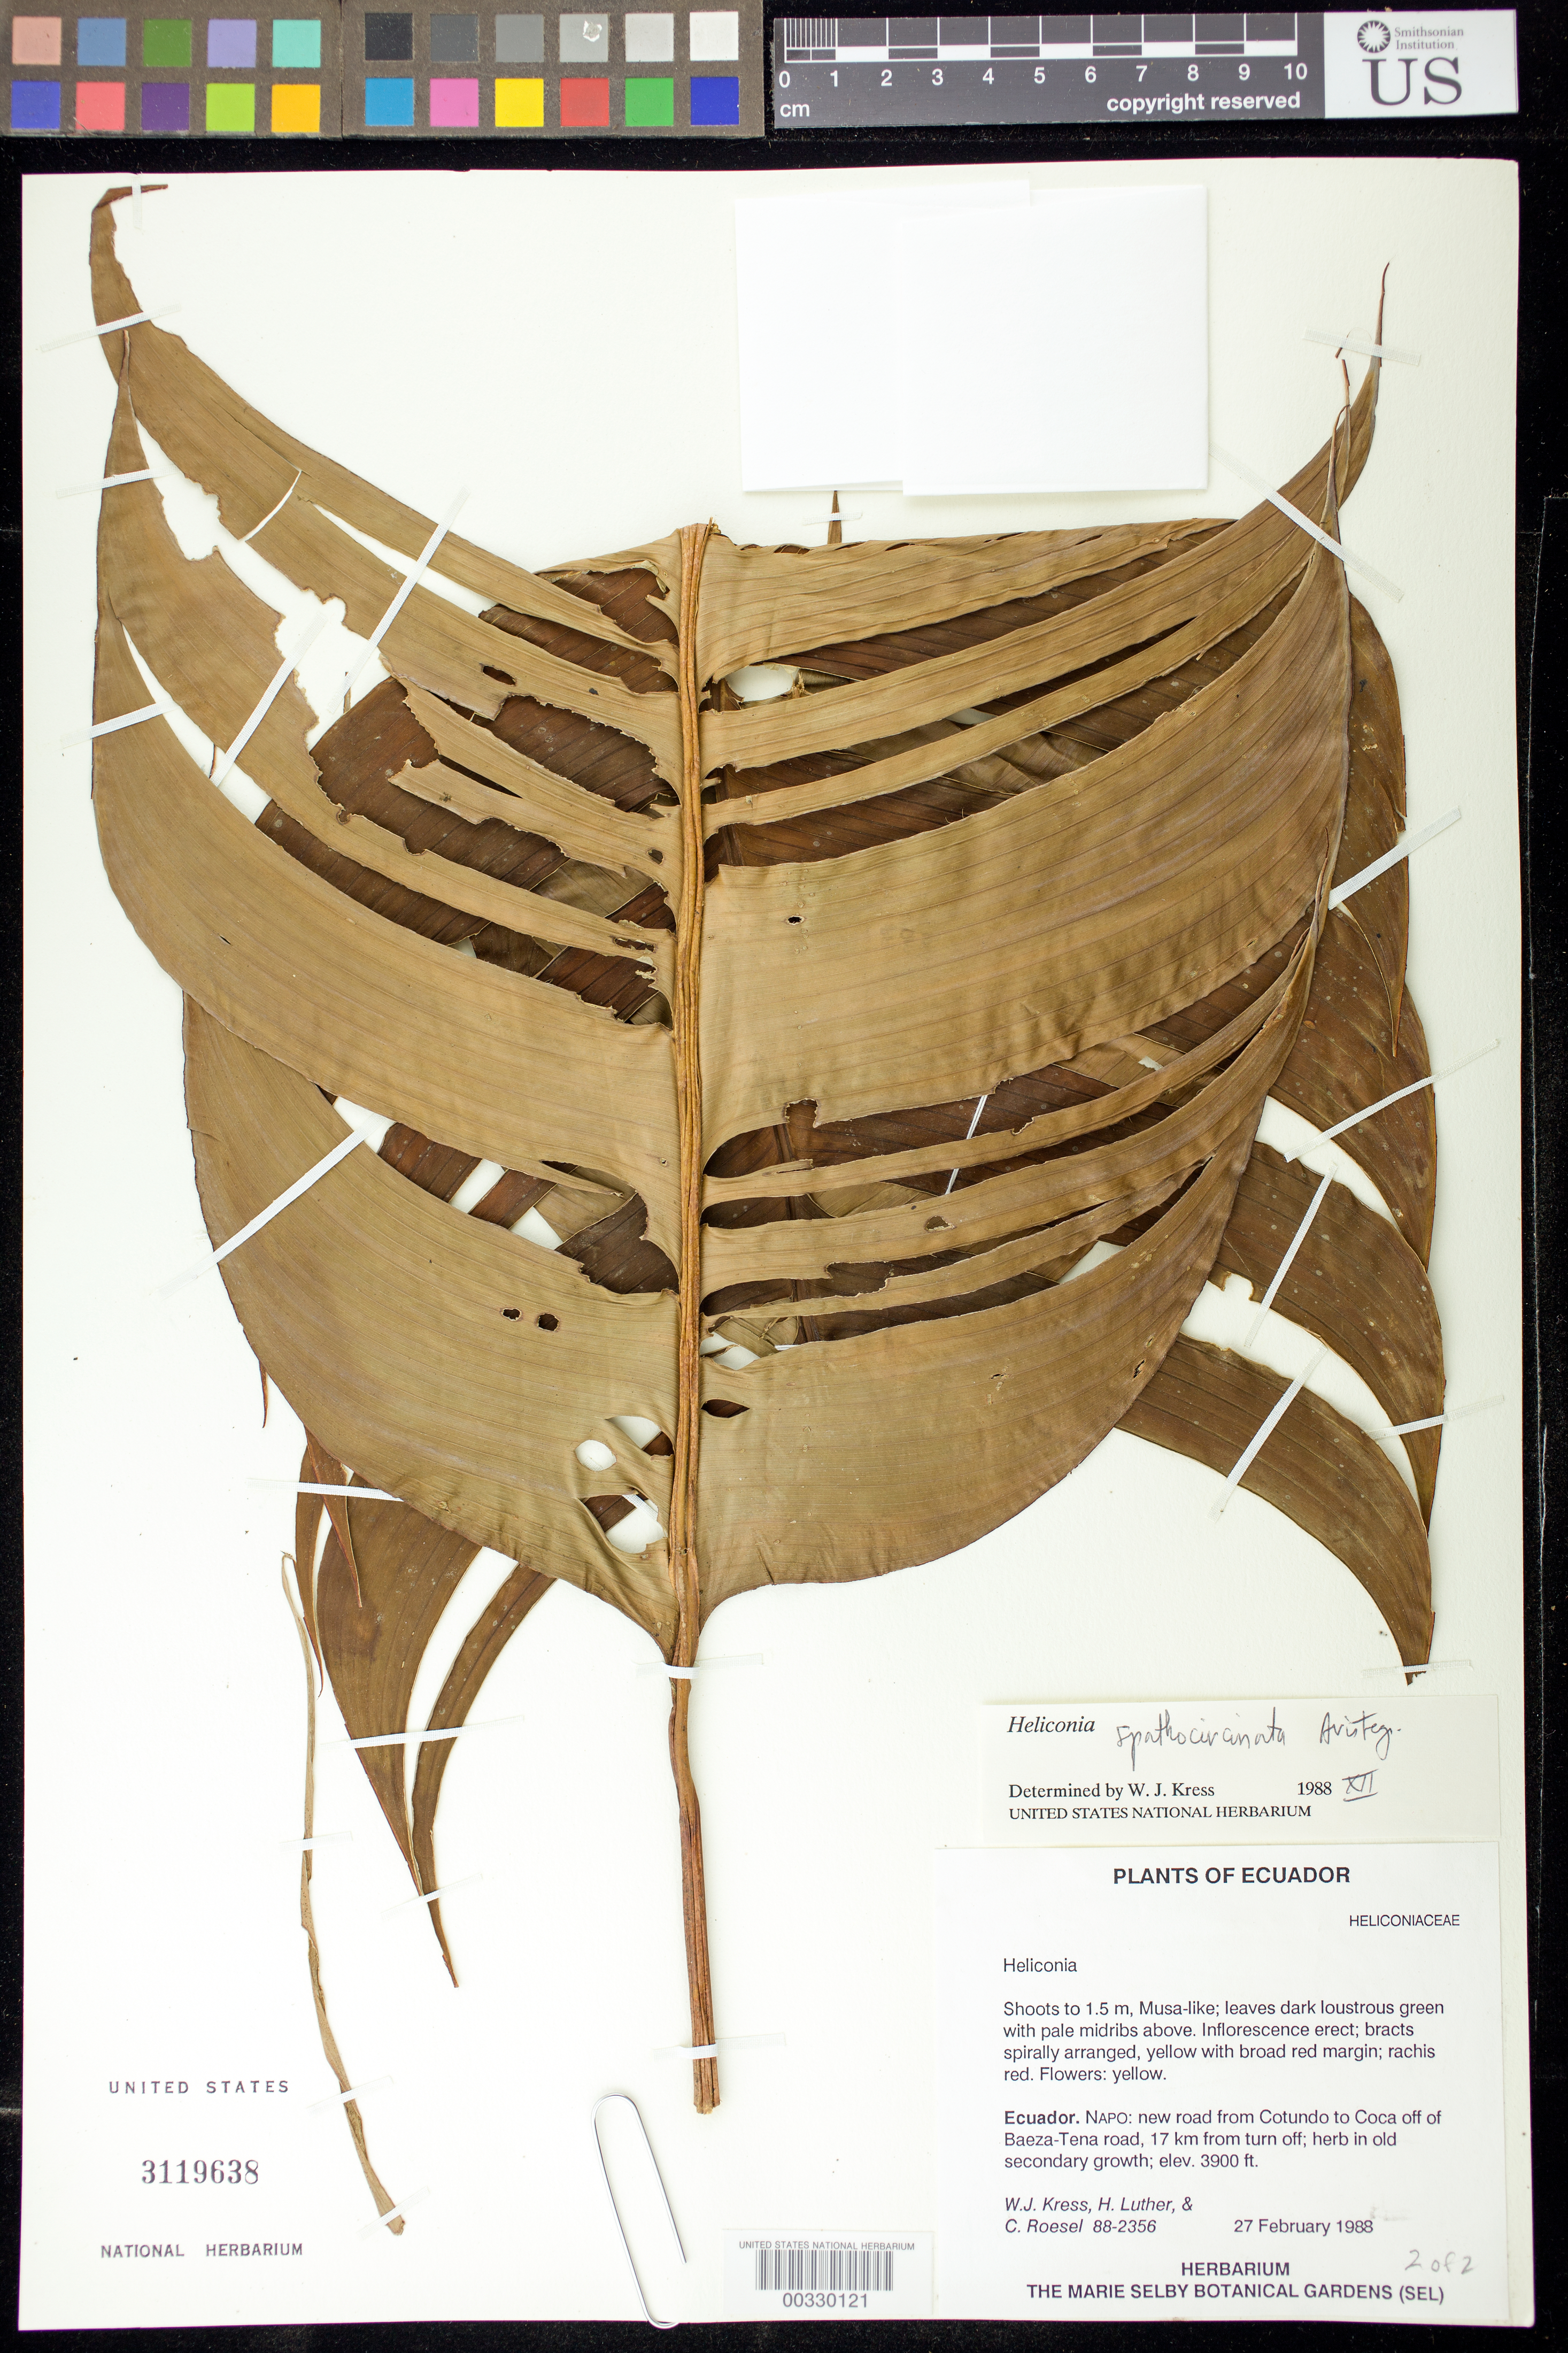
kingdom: Plantae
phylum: Tracheophyta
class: Liliopsida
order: Zingiberales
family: Heliconiaceae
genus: Heliconia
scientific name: Heliconia spathocircinata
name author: Aristeg.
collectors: W. J. Kress, Harry E. Luther & C. S. Roesel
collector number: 88-2356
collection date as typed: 27 Feb 1988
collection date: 1988-02-27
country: Ecuador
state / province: Napo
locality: New road from cOtundo to coca off of baeza-Tena road, 17 km from turn off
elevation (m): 1189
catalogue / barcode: US 3119638